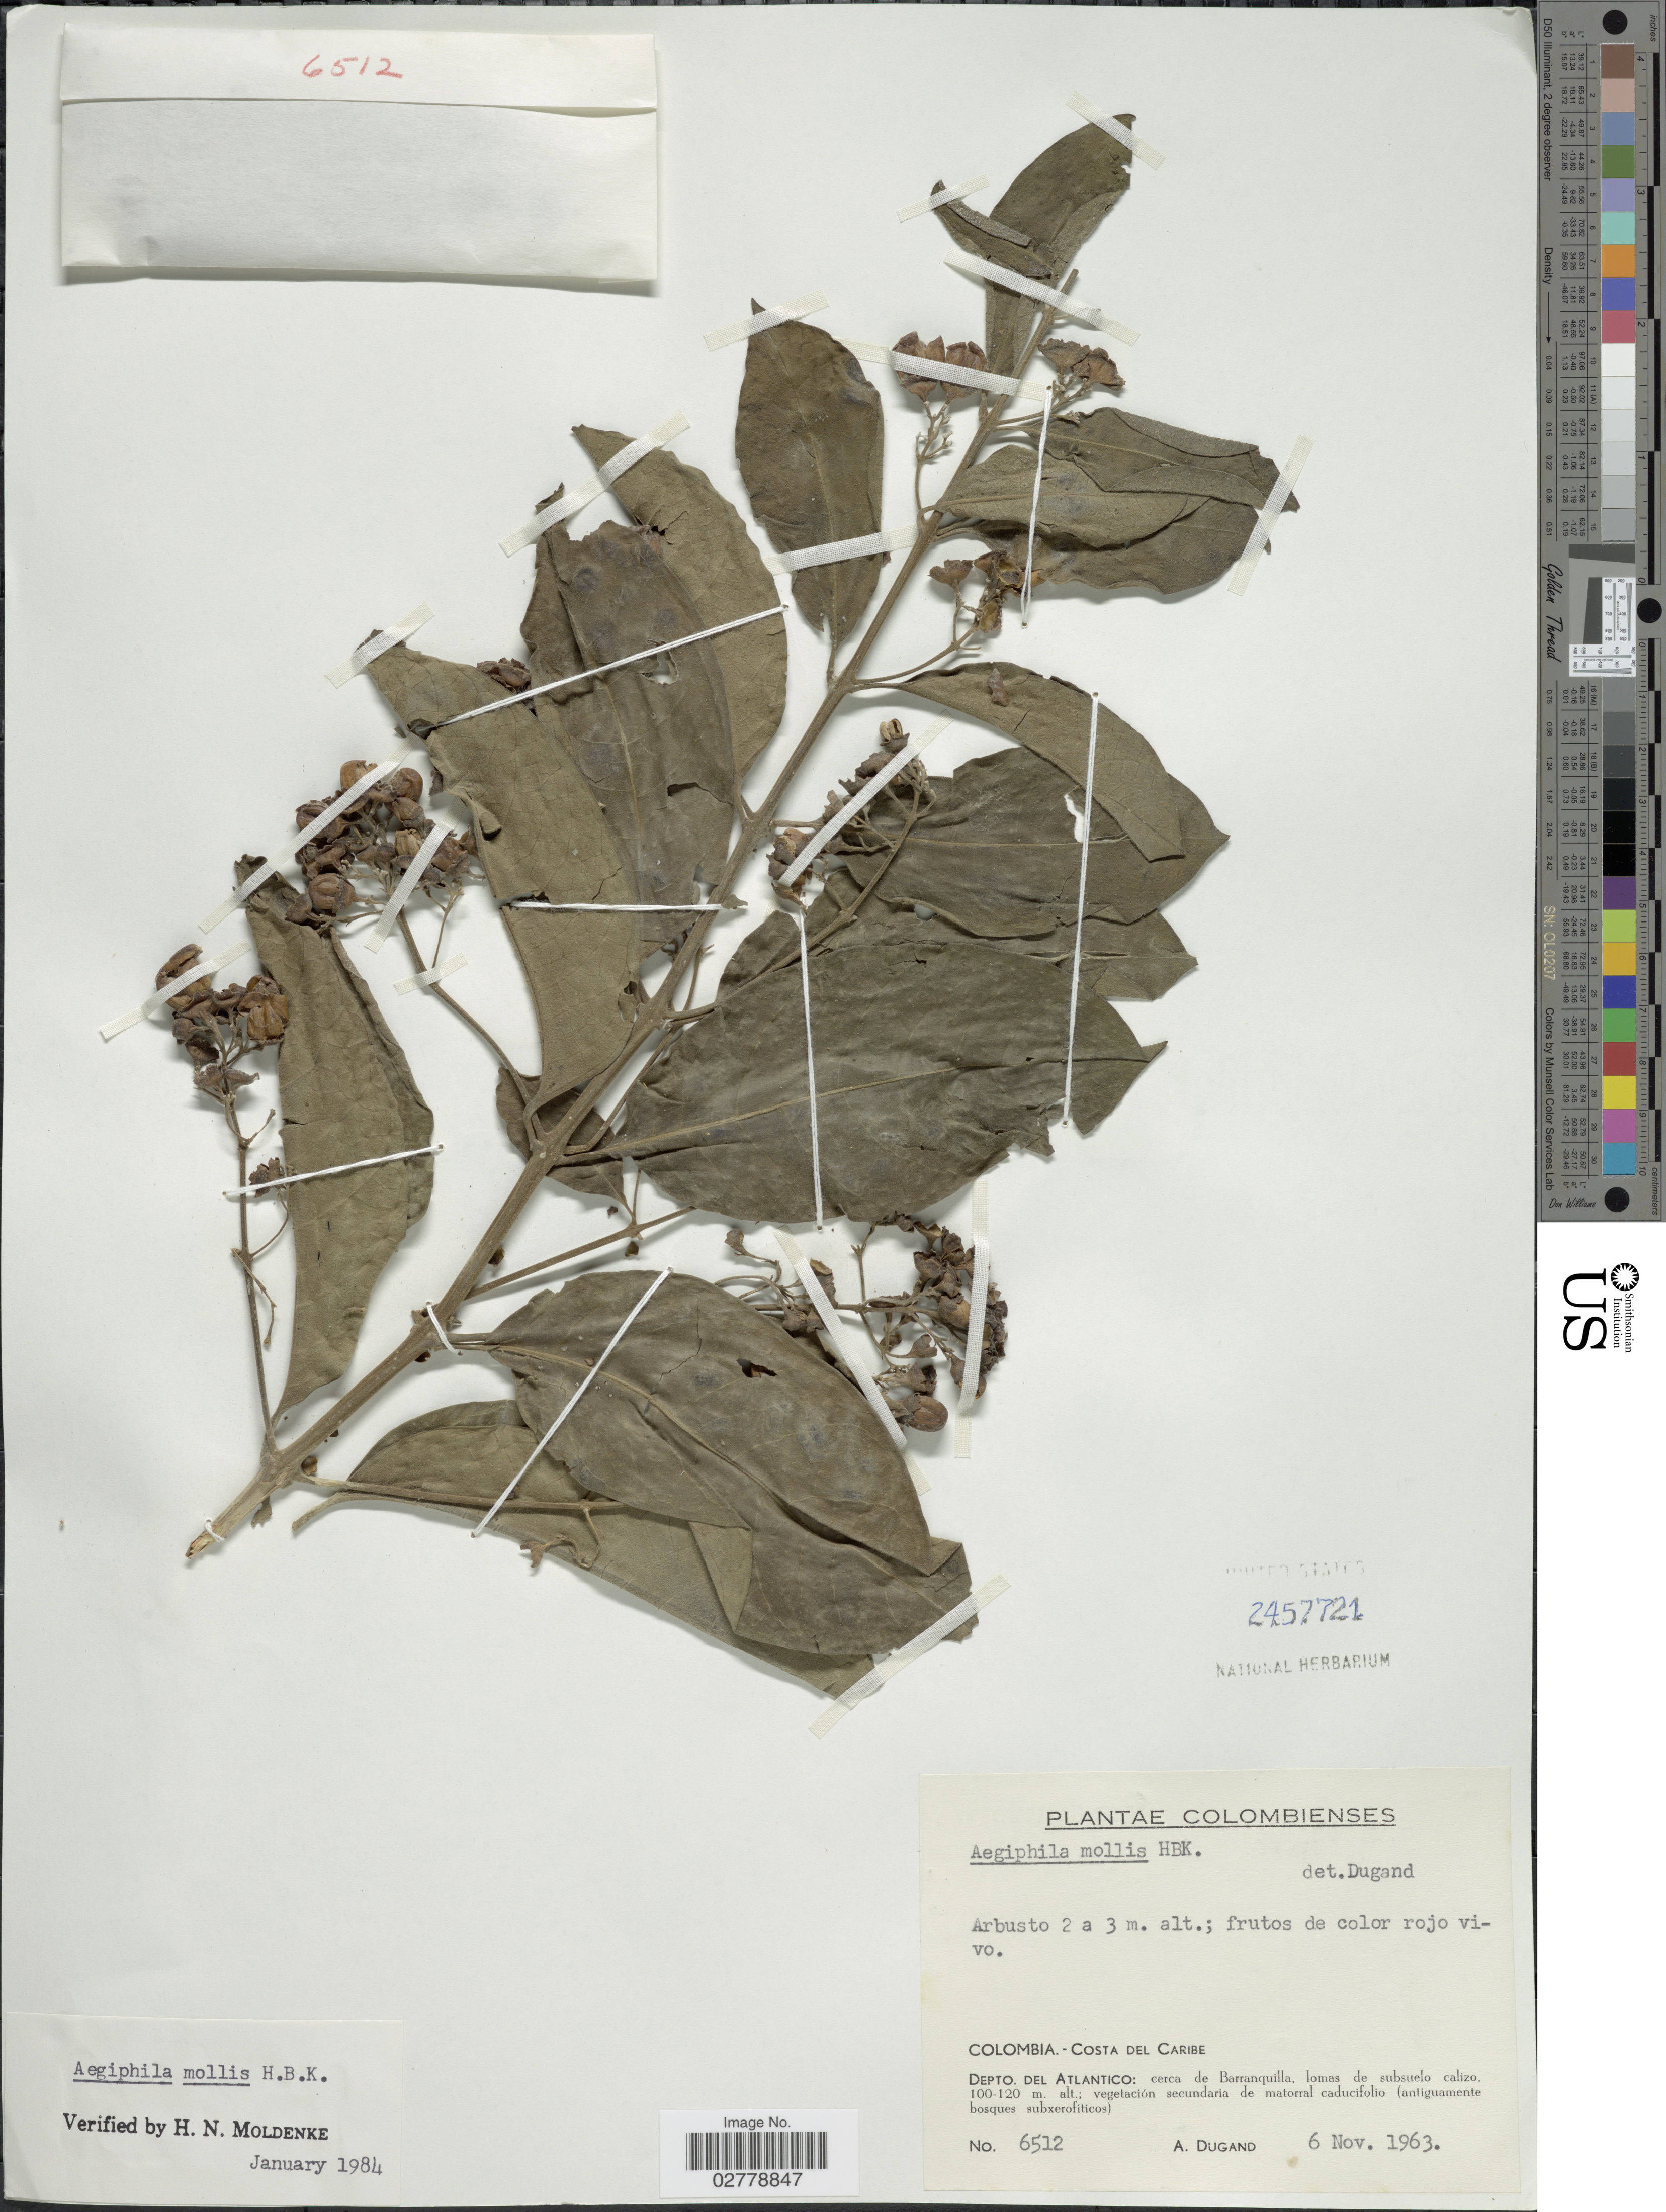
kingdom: Plantae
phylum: Tracheophyta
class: Magnoliopsida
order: Lamiales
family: Lamiaceae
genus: Aegiphila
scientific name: Aegiphila mollis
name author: Kunth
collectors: A. Dugand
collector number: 6512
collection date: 1963-11-06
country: Colombia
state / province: Atlántico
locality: Costa del Caribe, Depto. del Atlantico: cerca de Barranquilla, lomas de subsuelo calizo.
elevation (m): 100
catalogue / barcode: US 2457721